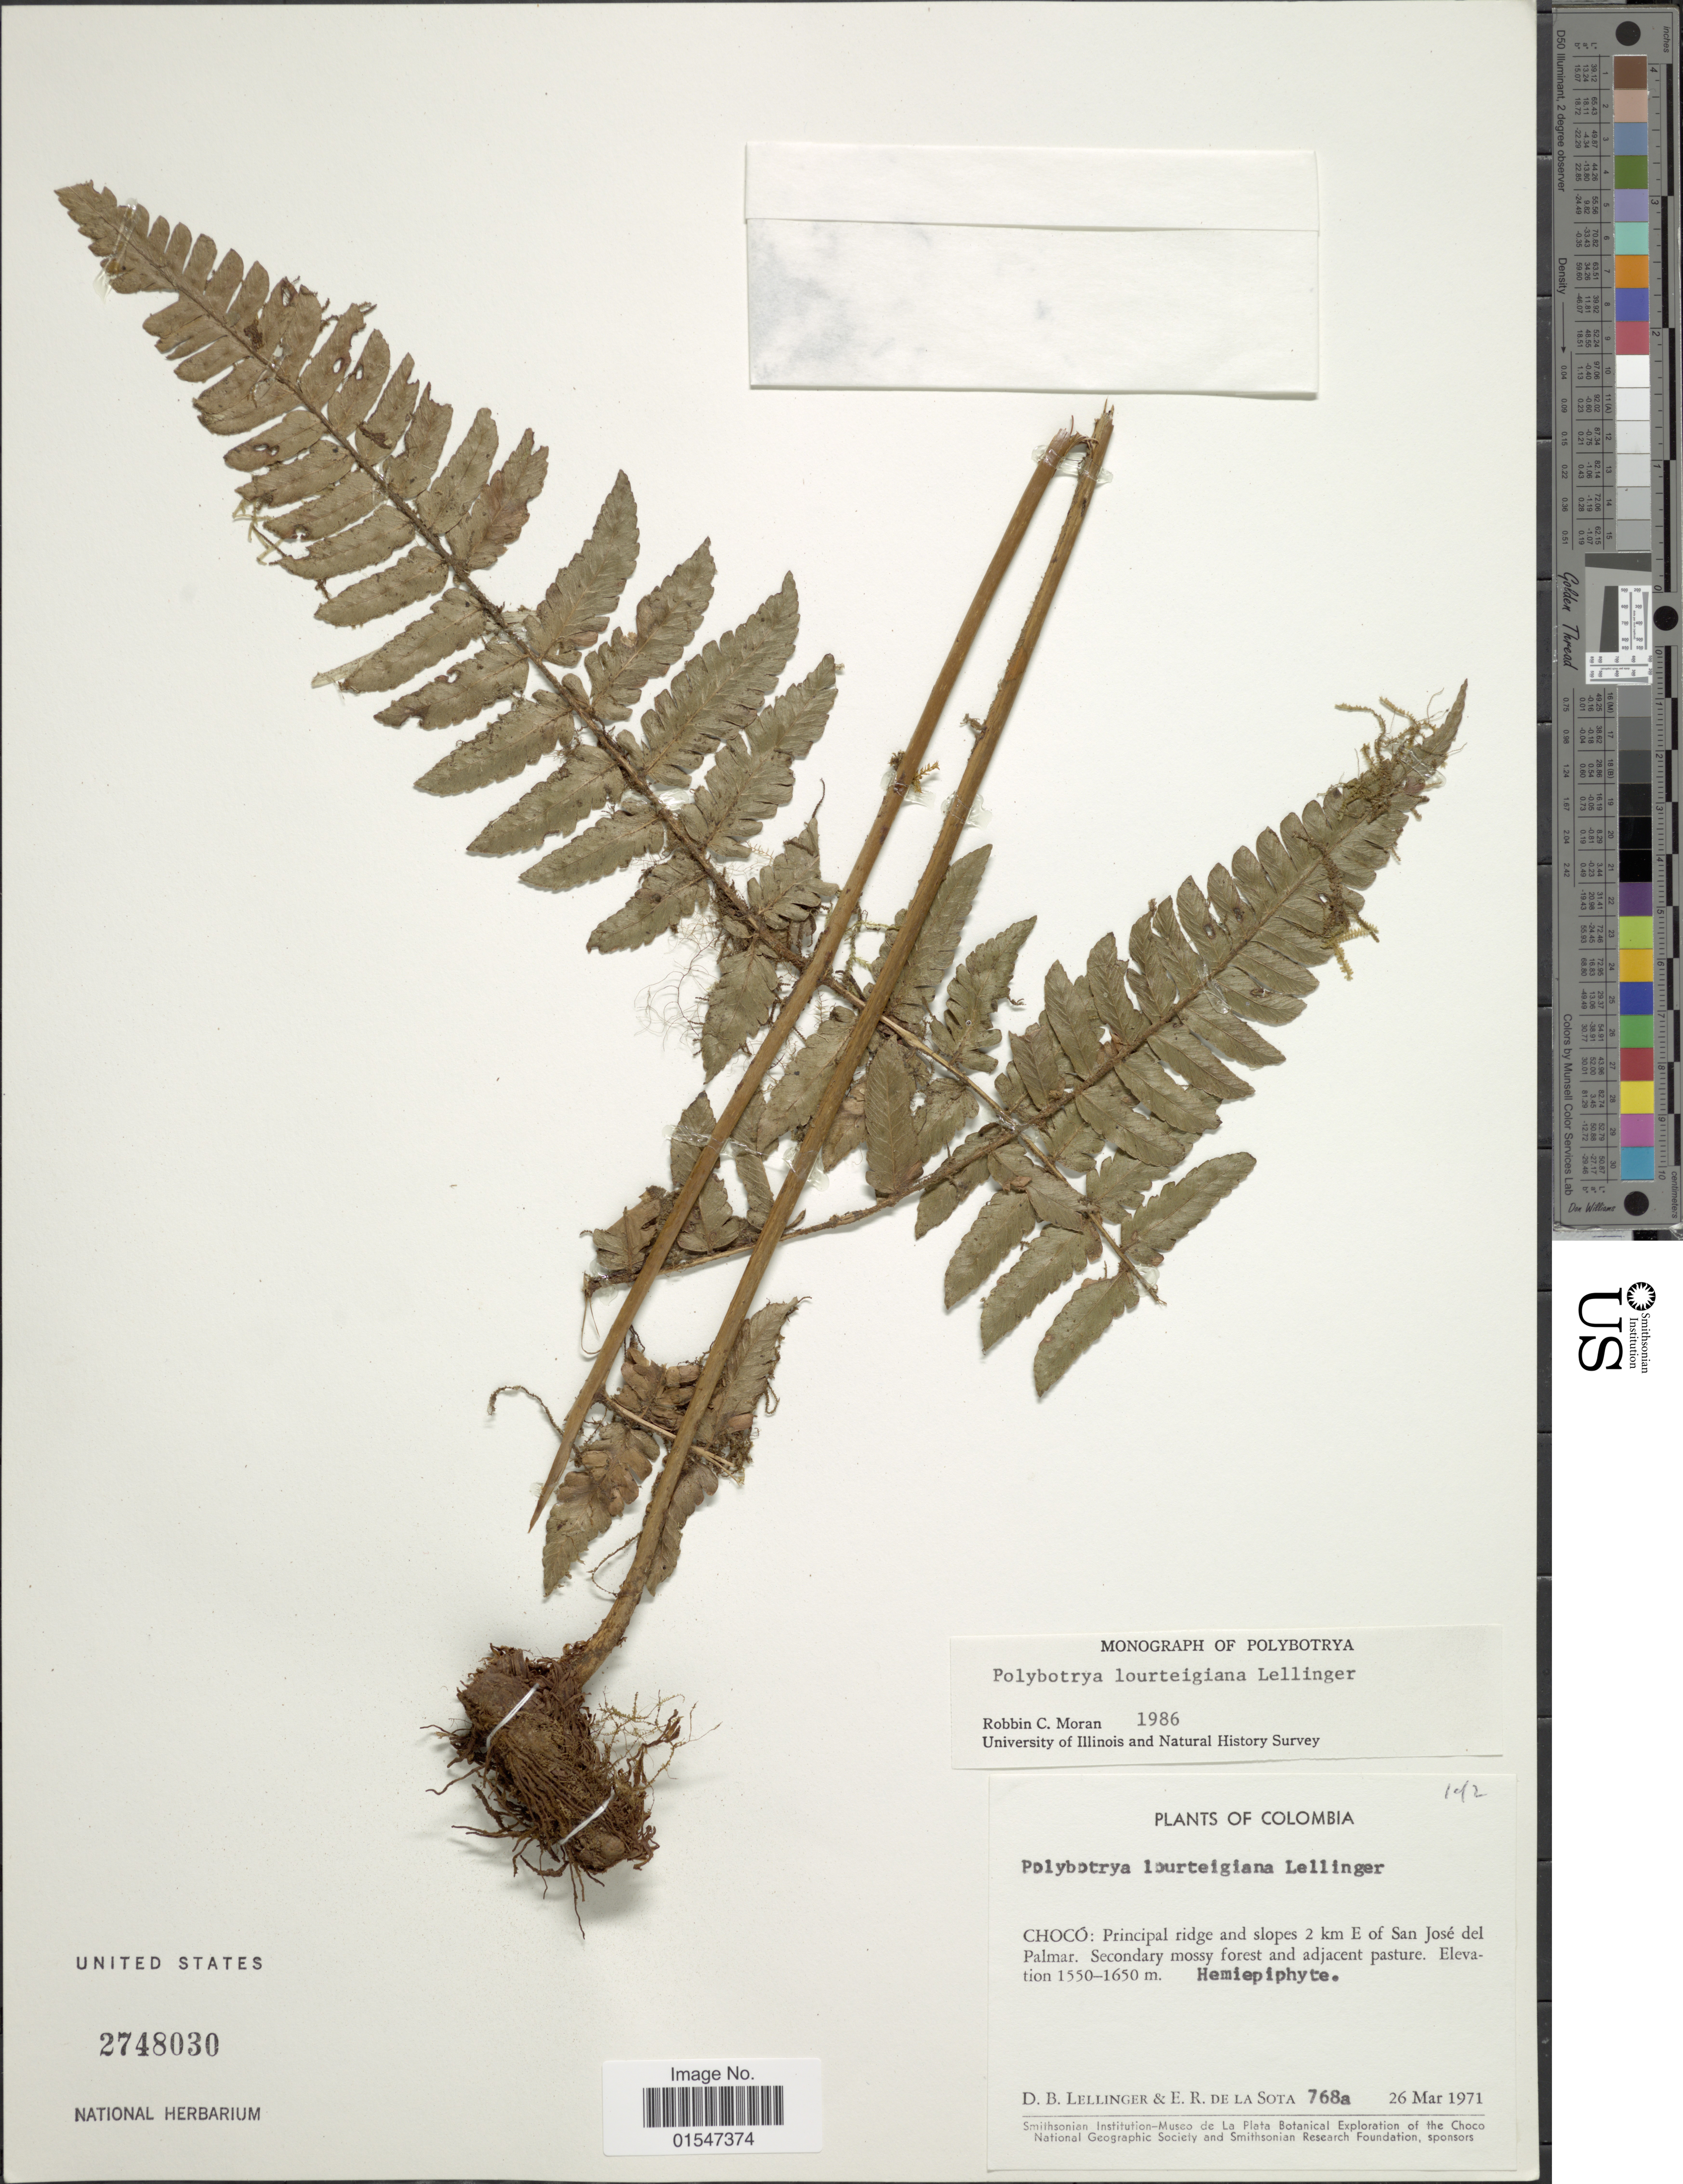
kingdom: Plantae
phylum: Tracheophyta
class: Polypodiopsida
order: Polypodiales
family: Dryopteridaceae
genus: Polybotrya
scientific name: Polybotrya lourteigiana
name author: Lellinger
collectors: D. B. Lellinger & E. R. de la Sota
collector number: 768a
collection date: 1971-03-26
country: Colombia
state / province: Chocó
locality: Principal roidge and slopes 2 km E of San José del Palmar.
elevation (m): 1550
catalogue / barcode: US 2748030